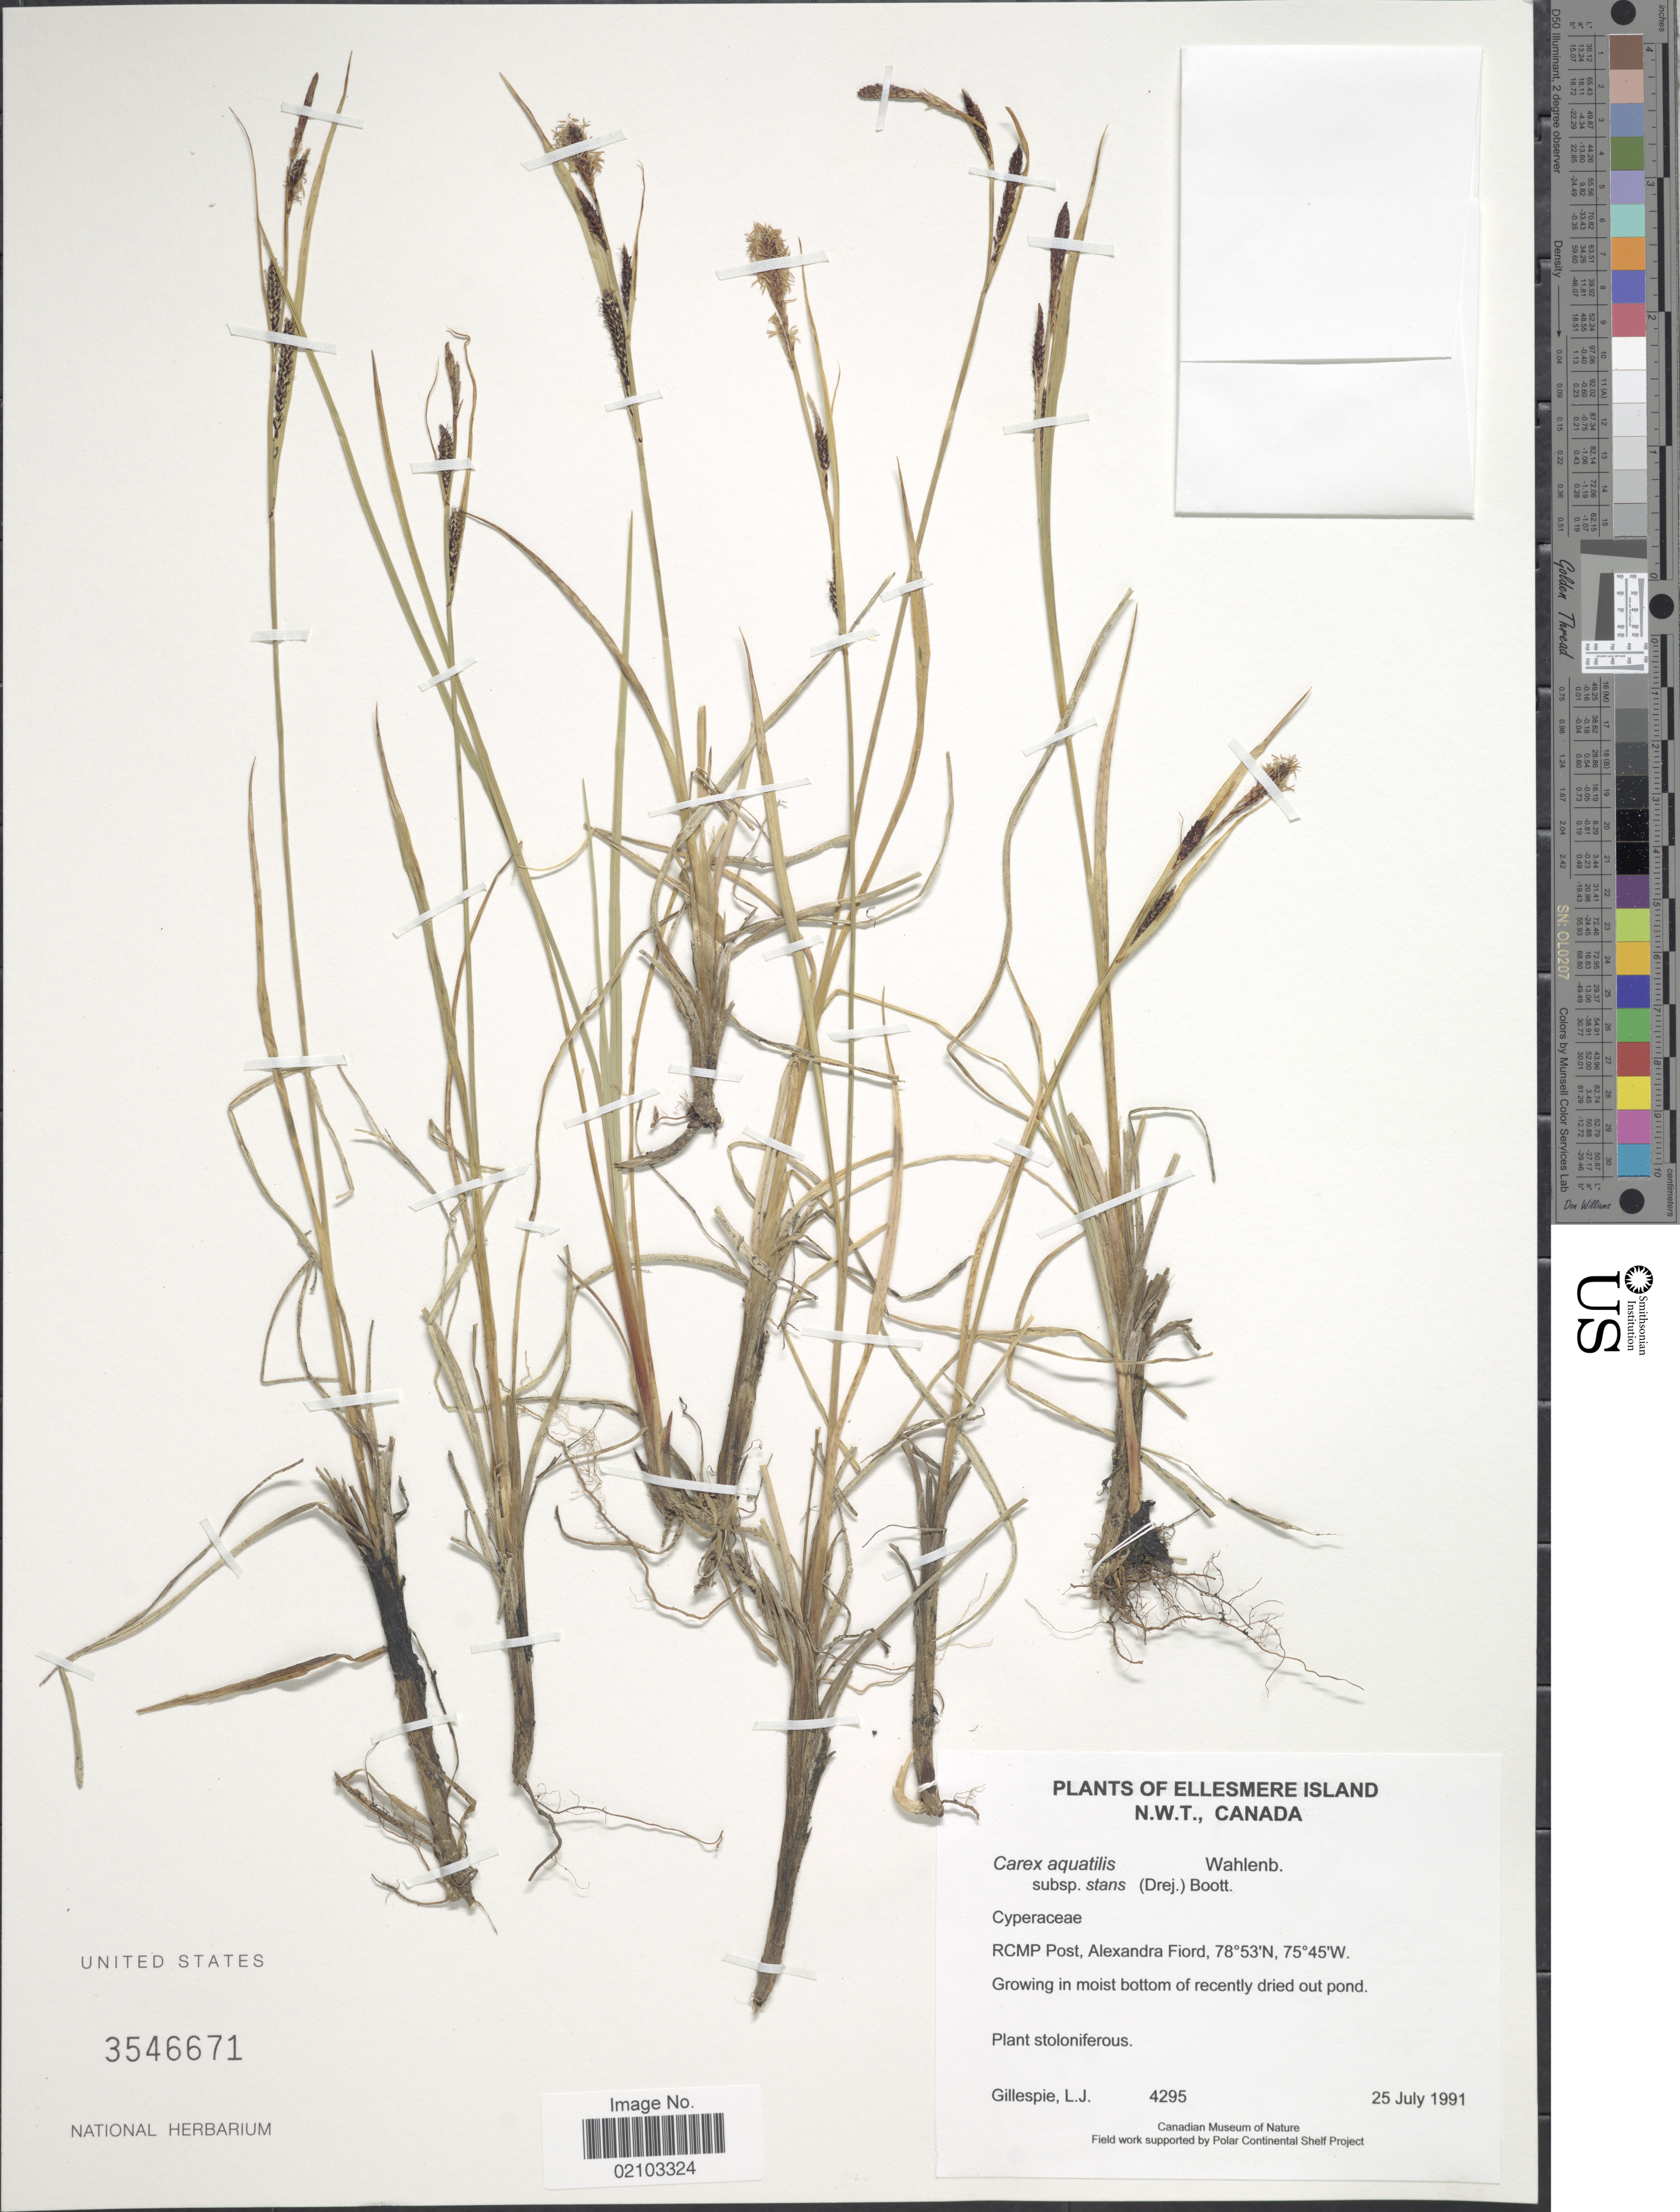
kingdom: Plantae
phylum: Tracheophyta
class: Liliopsida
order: Poales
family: Cyperaceae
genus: Carex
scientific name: Carex aquatilis var. minor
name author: Boott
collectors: L. Gillespie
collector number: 4295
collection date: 1991-07-25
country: Canada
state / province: Northwest Territories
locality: Ellesmere Island N.W.T. RCMP Post, ALexandra Fiord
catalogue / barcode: US 3546671